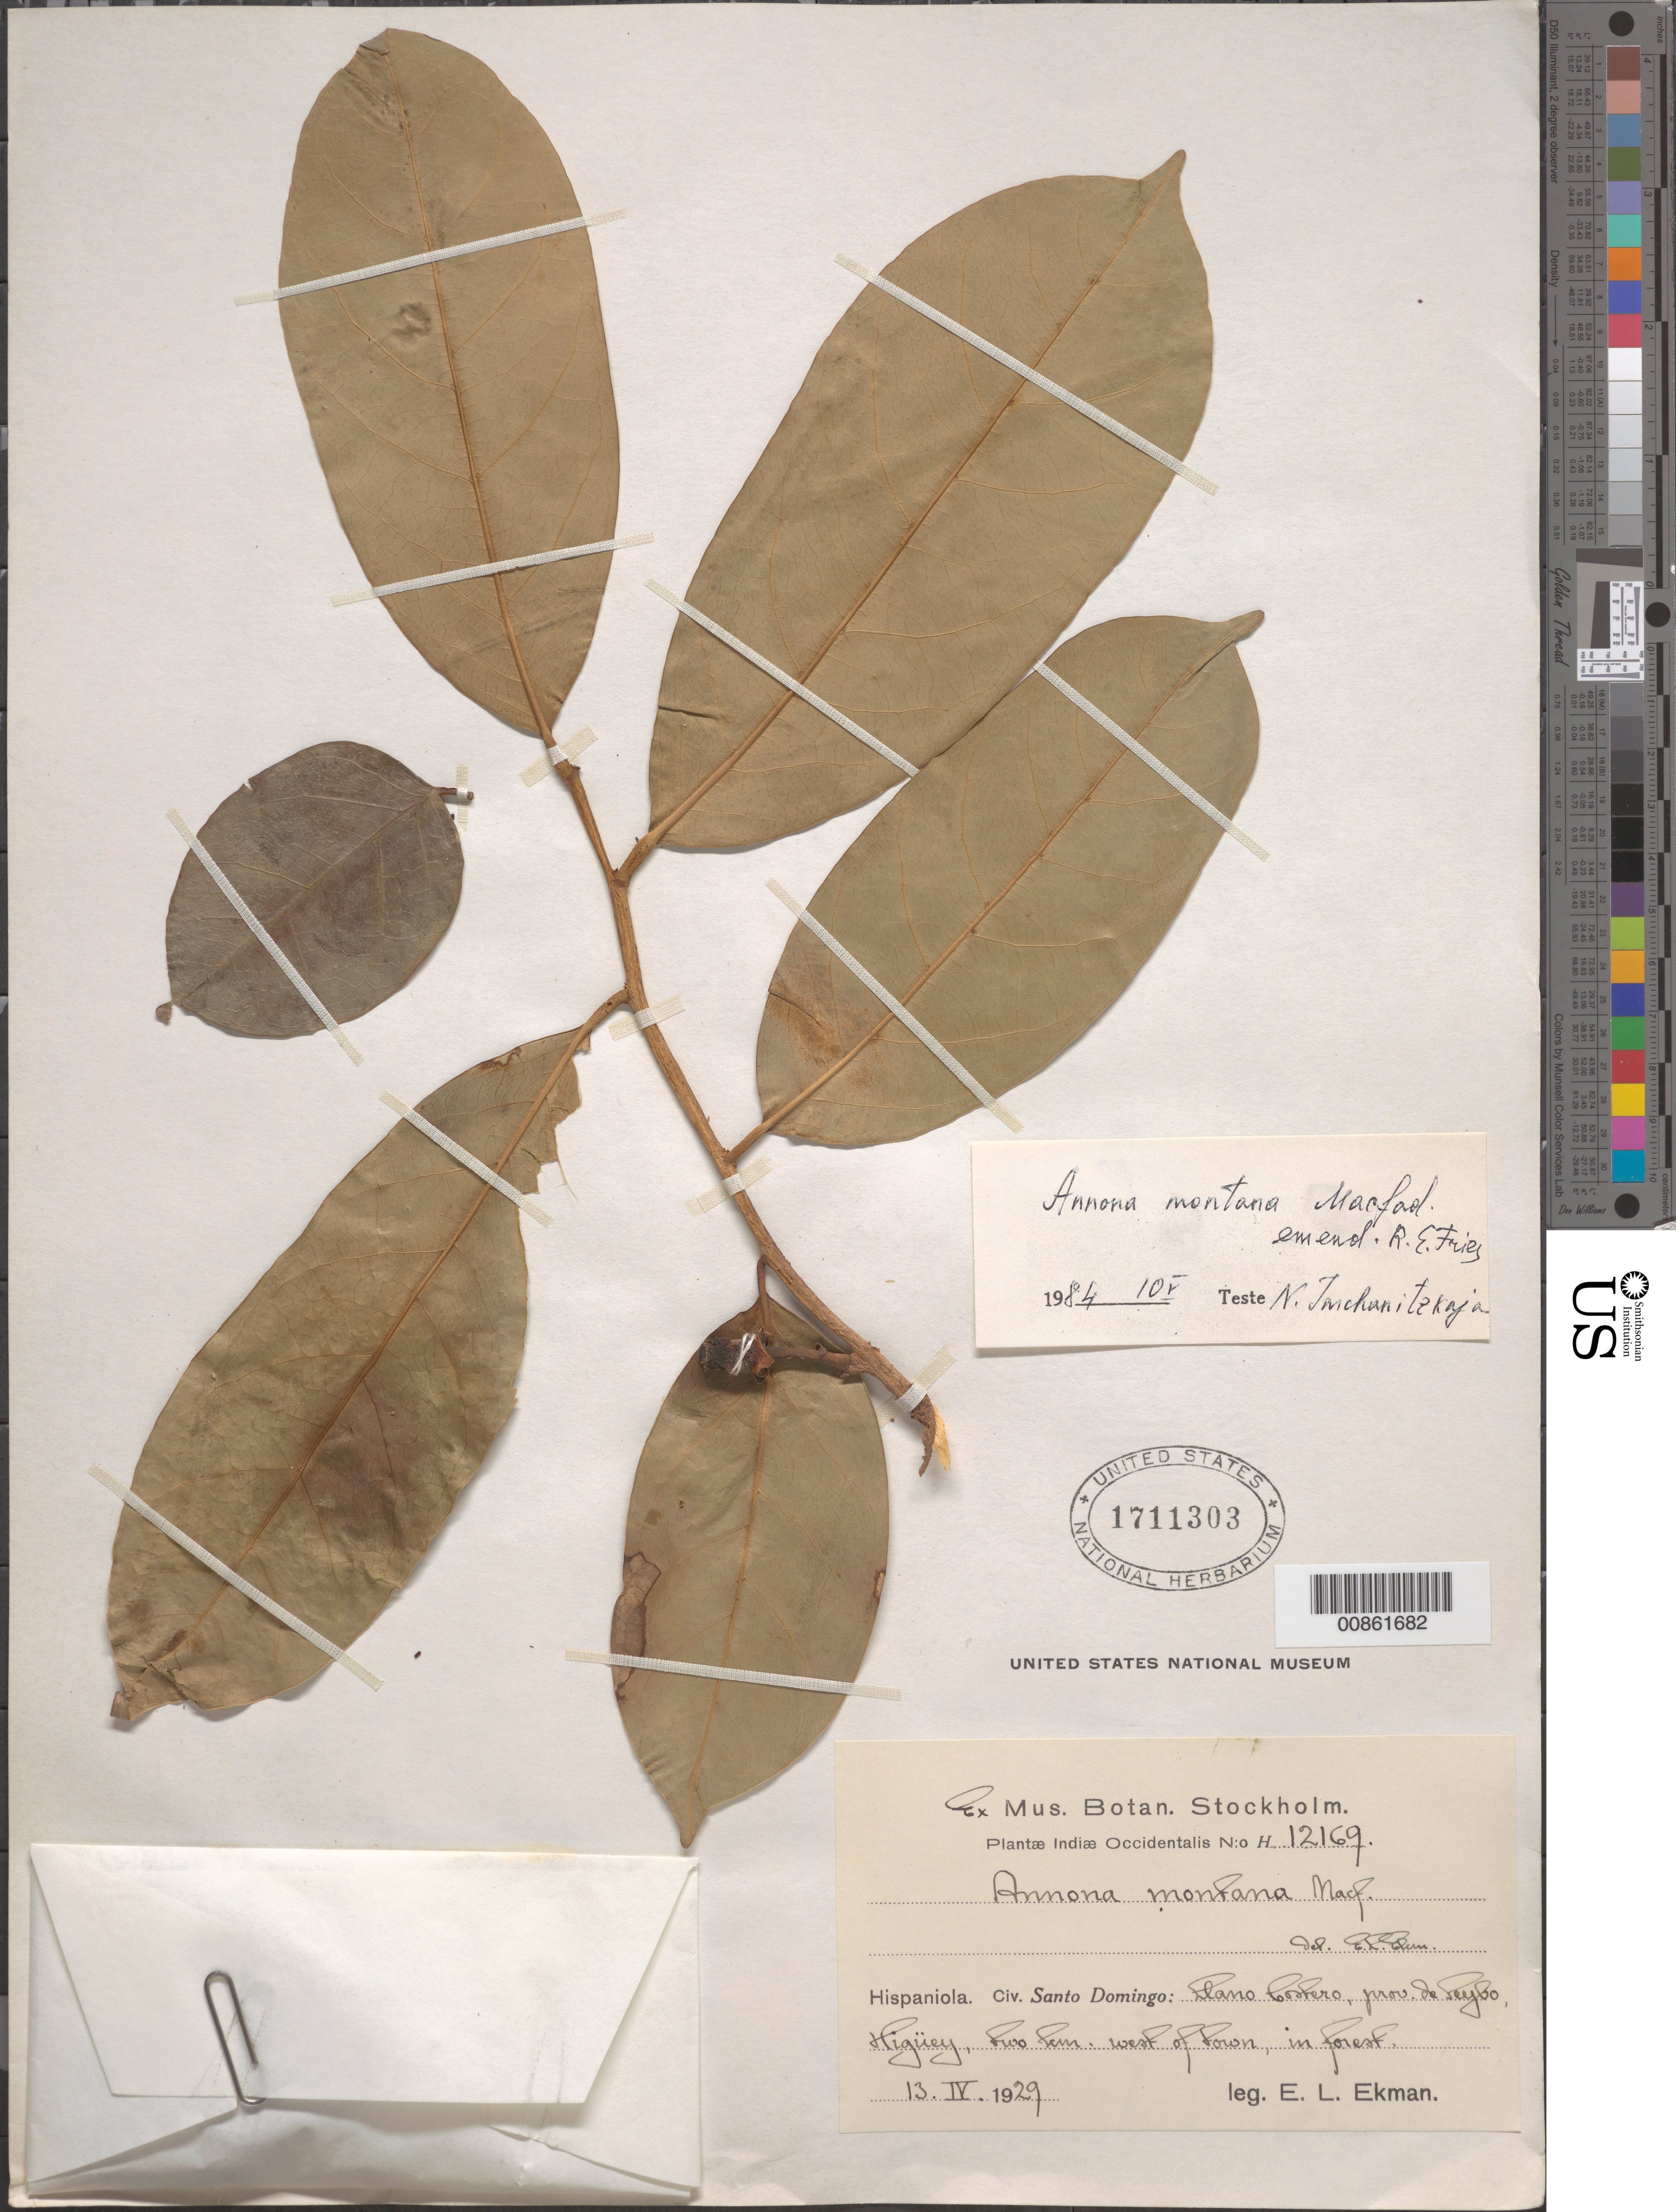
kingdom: Plantae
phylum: Tracheophyta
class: Magnoliopsida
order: Magnoliales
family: Annonaceae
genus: Annona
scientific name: Annona montana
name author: Macfad.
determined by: Imchanitzkaja, N.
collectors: E. L. Ekman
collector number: H 12169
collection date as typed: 13 Apr 1929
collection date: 1929-04-13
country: Dominican Republic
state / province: El Seibo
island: Hispaniola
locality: Llano Costero, Higüey, two km. west of town.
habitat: In forest.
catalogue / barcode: US 1711303